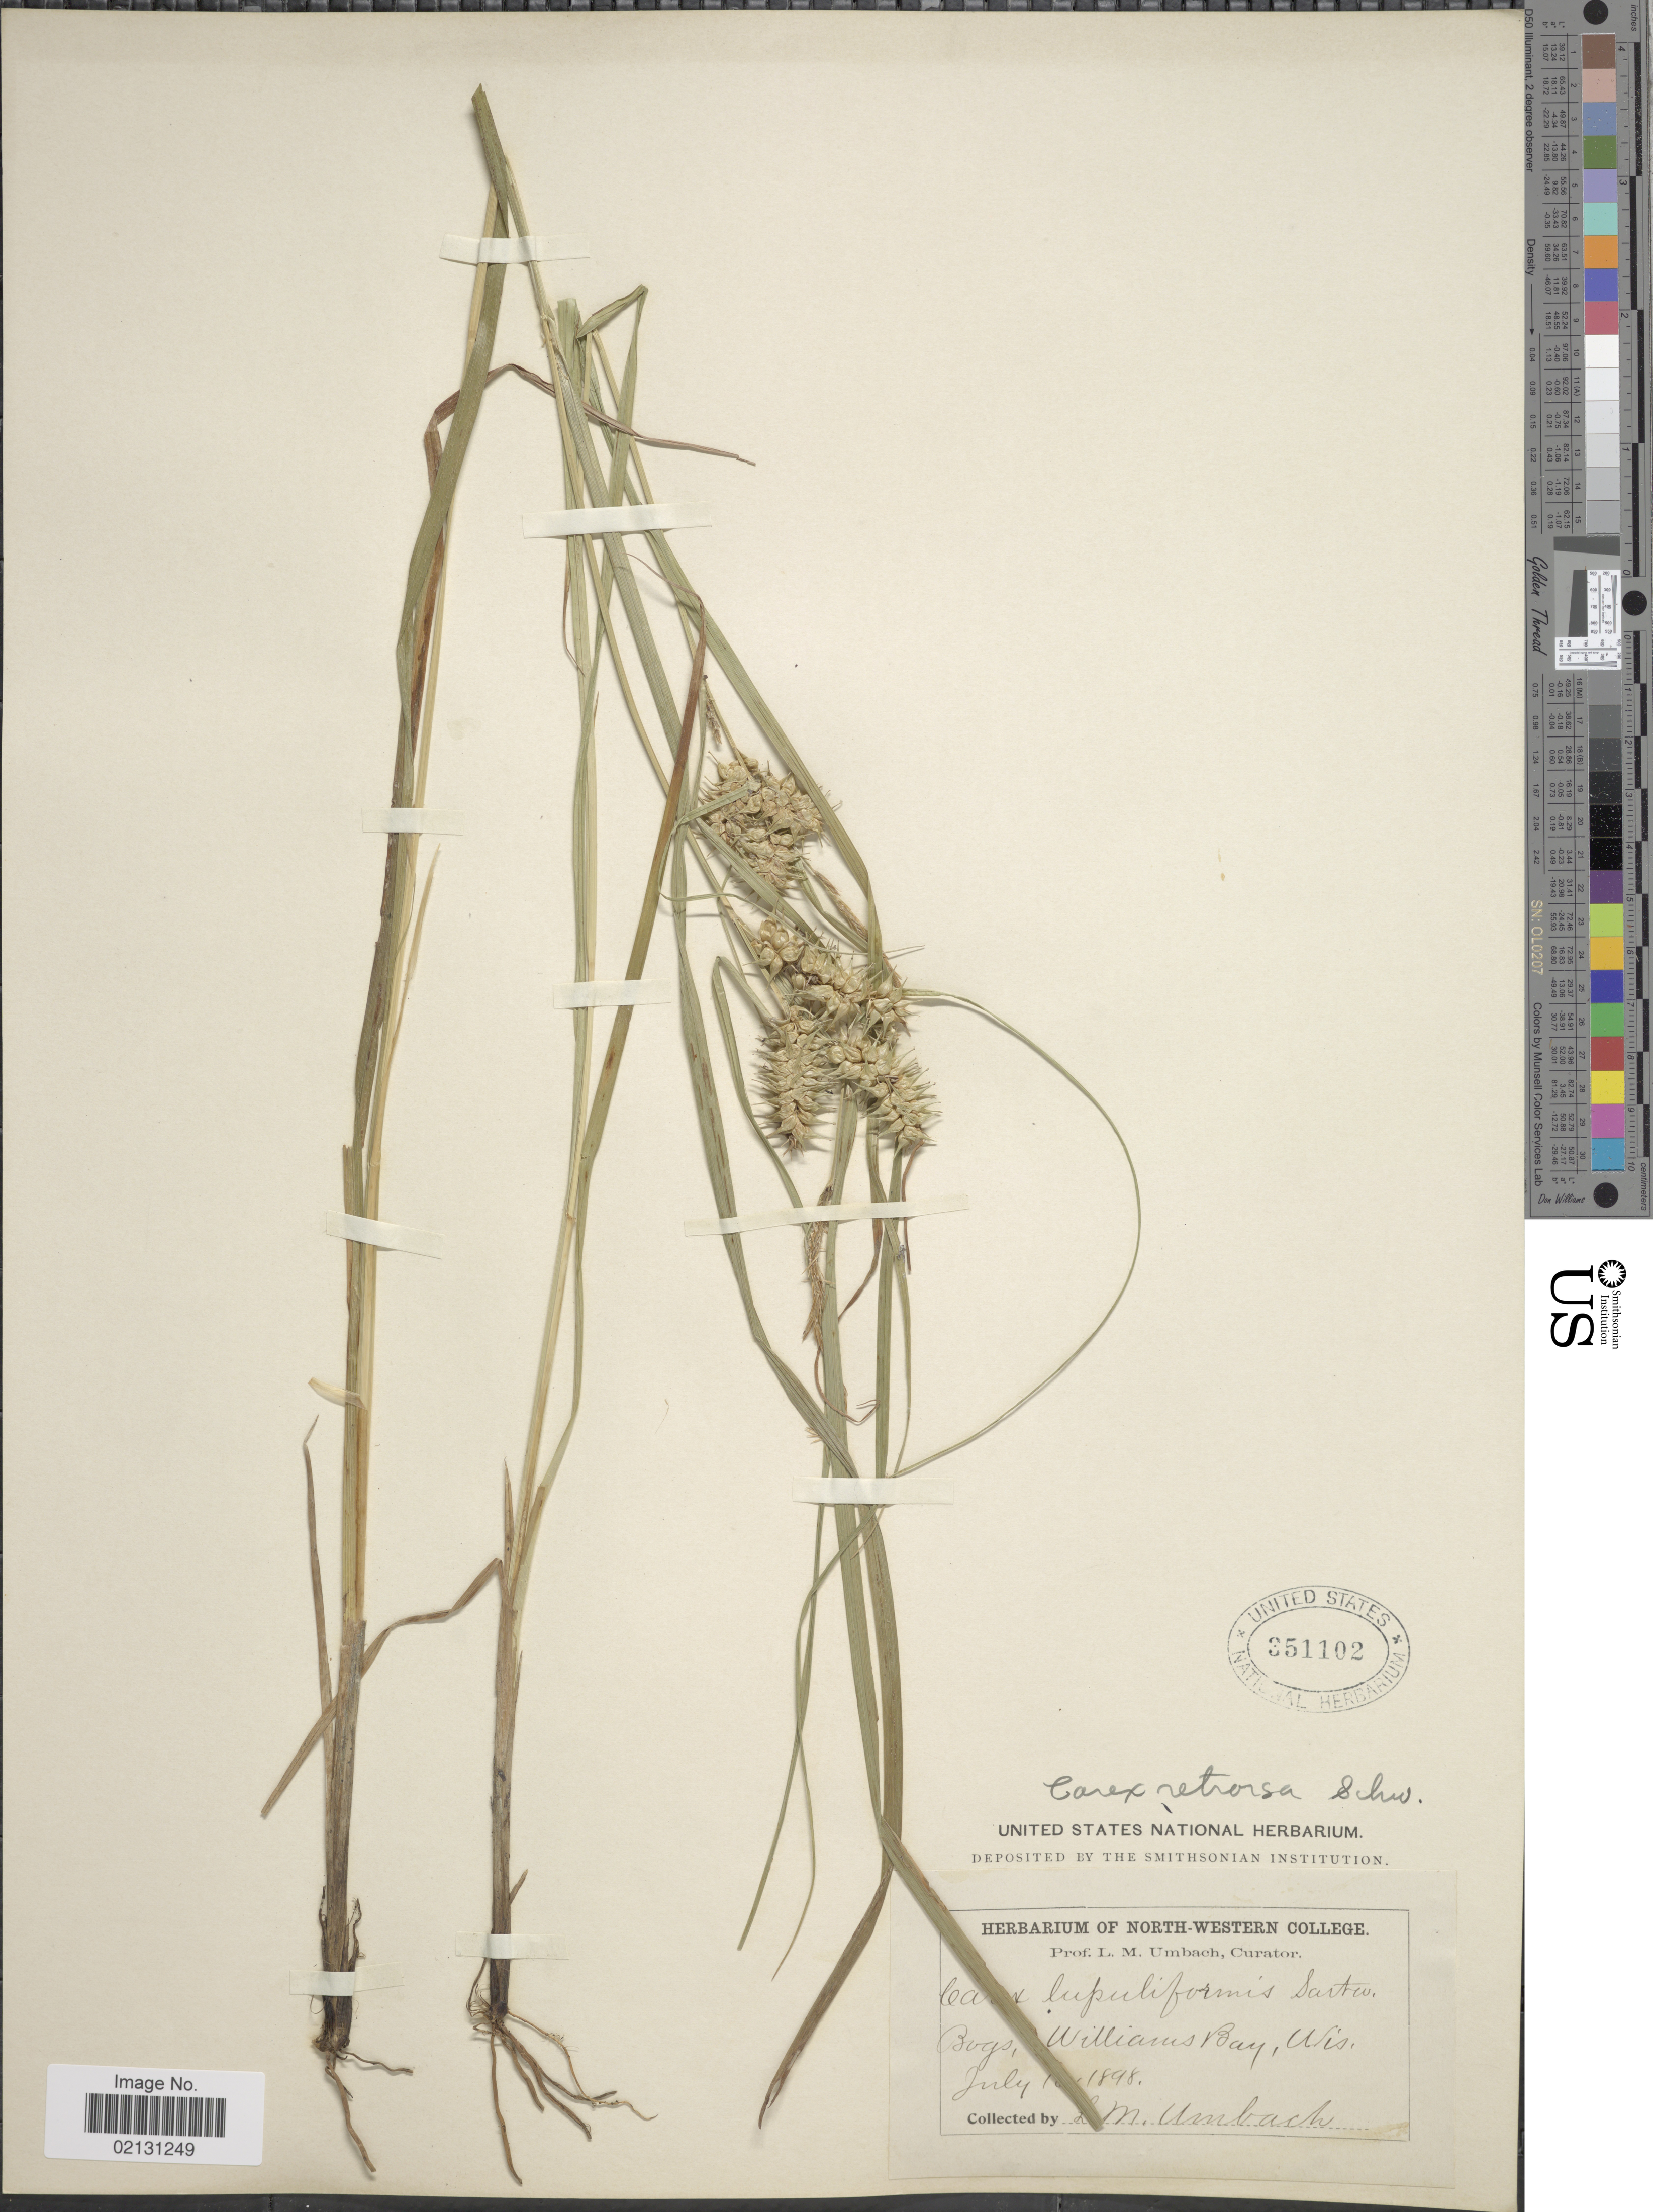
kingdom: Plantae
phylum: Tracheophyta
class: Liliopsida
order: Poales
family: Cyperaceae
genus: Carex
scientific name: Carex retrorsa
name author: Schwein.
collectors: L. M. Umbach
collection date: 1898-07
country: United States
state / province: Wisconsin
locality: Bogs, Williams Bay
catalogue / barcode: US 351102